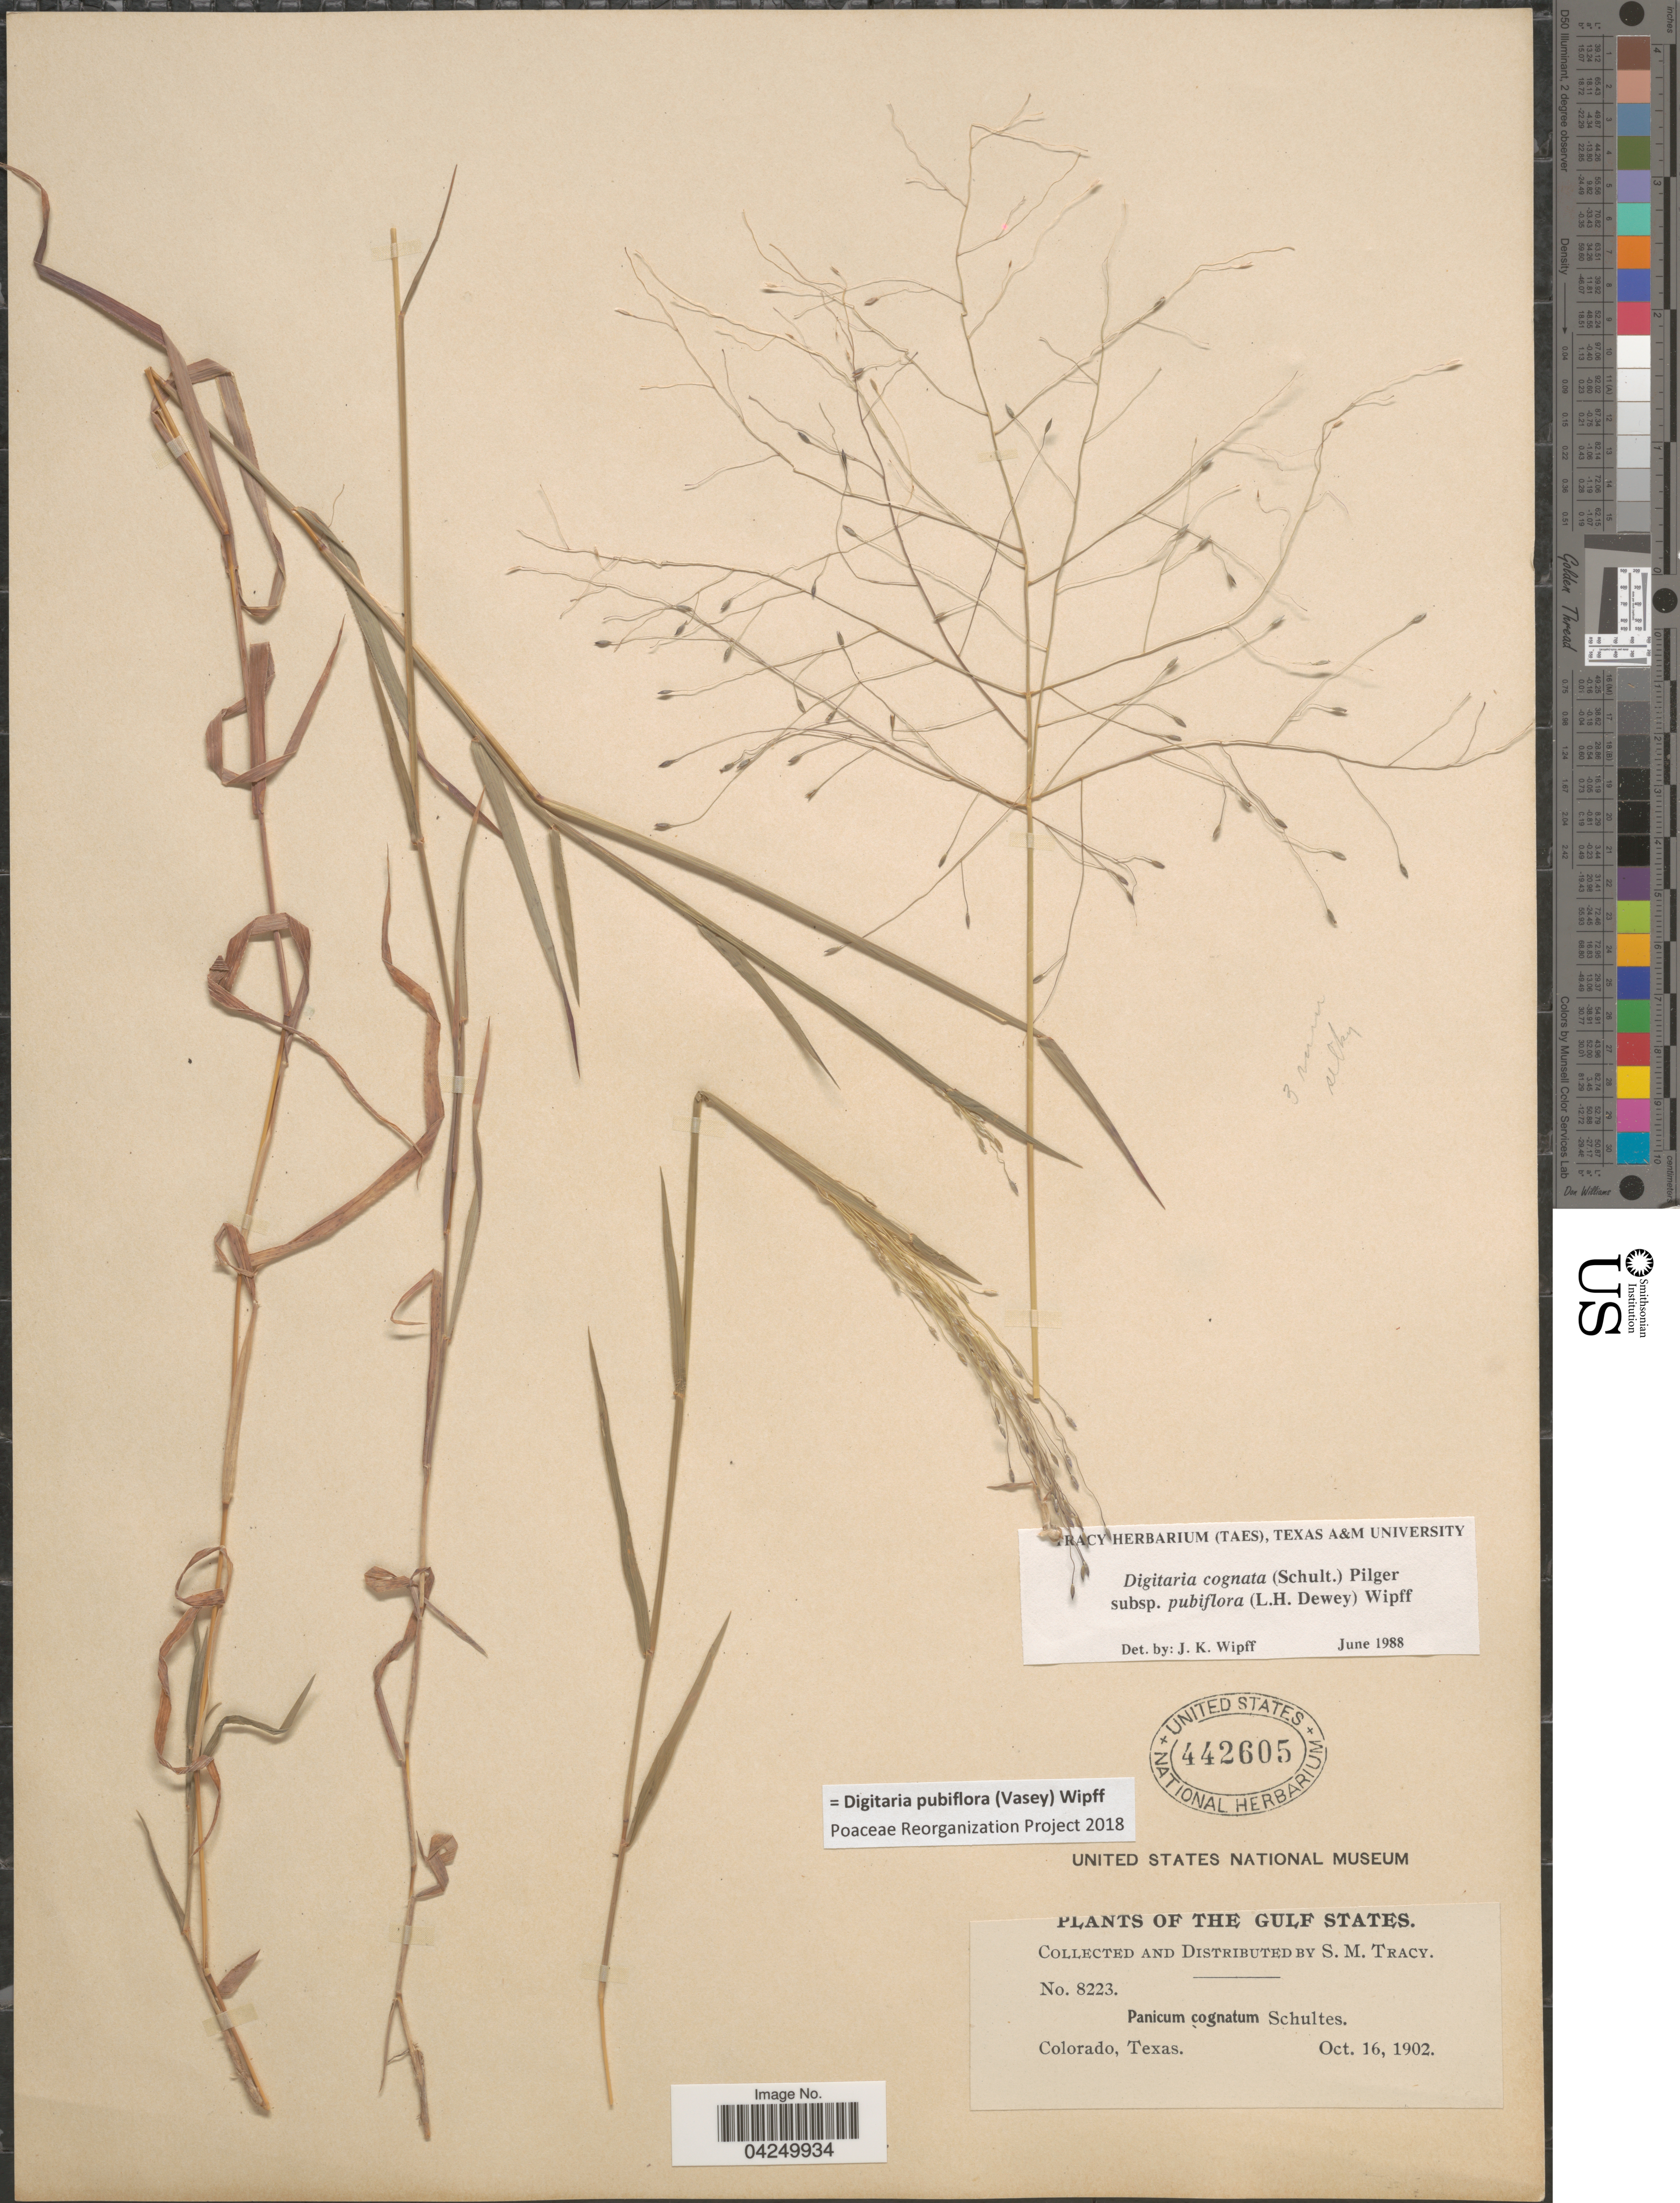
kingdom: Plantae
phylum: Tracheophyta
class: Liliopsida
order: Poales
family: Poaceae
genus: Digitaria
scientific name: Digitaria pubiflora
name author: (Vasey) Wipff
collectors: S. M. Tracy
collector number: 8223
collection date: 1902-10-16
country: United States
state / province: Texas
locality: The Gulf States. Colorado.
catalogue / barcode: US 442605